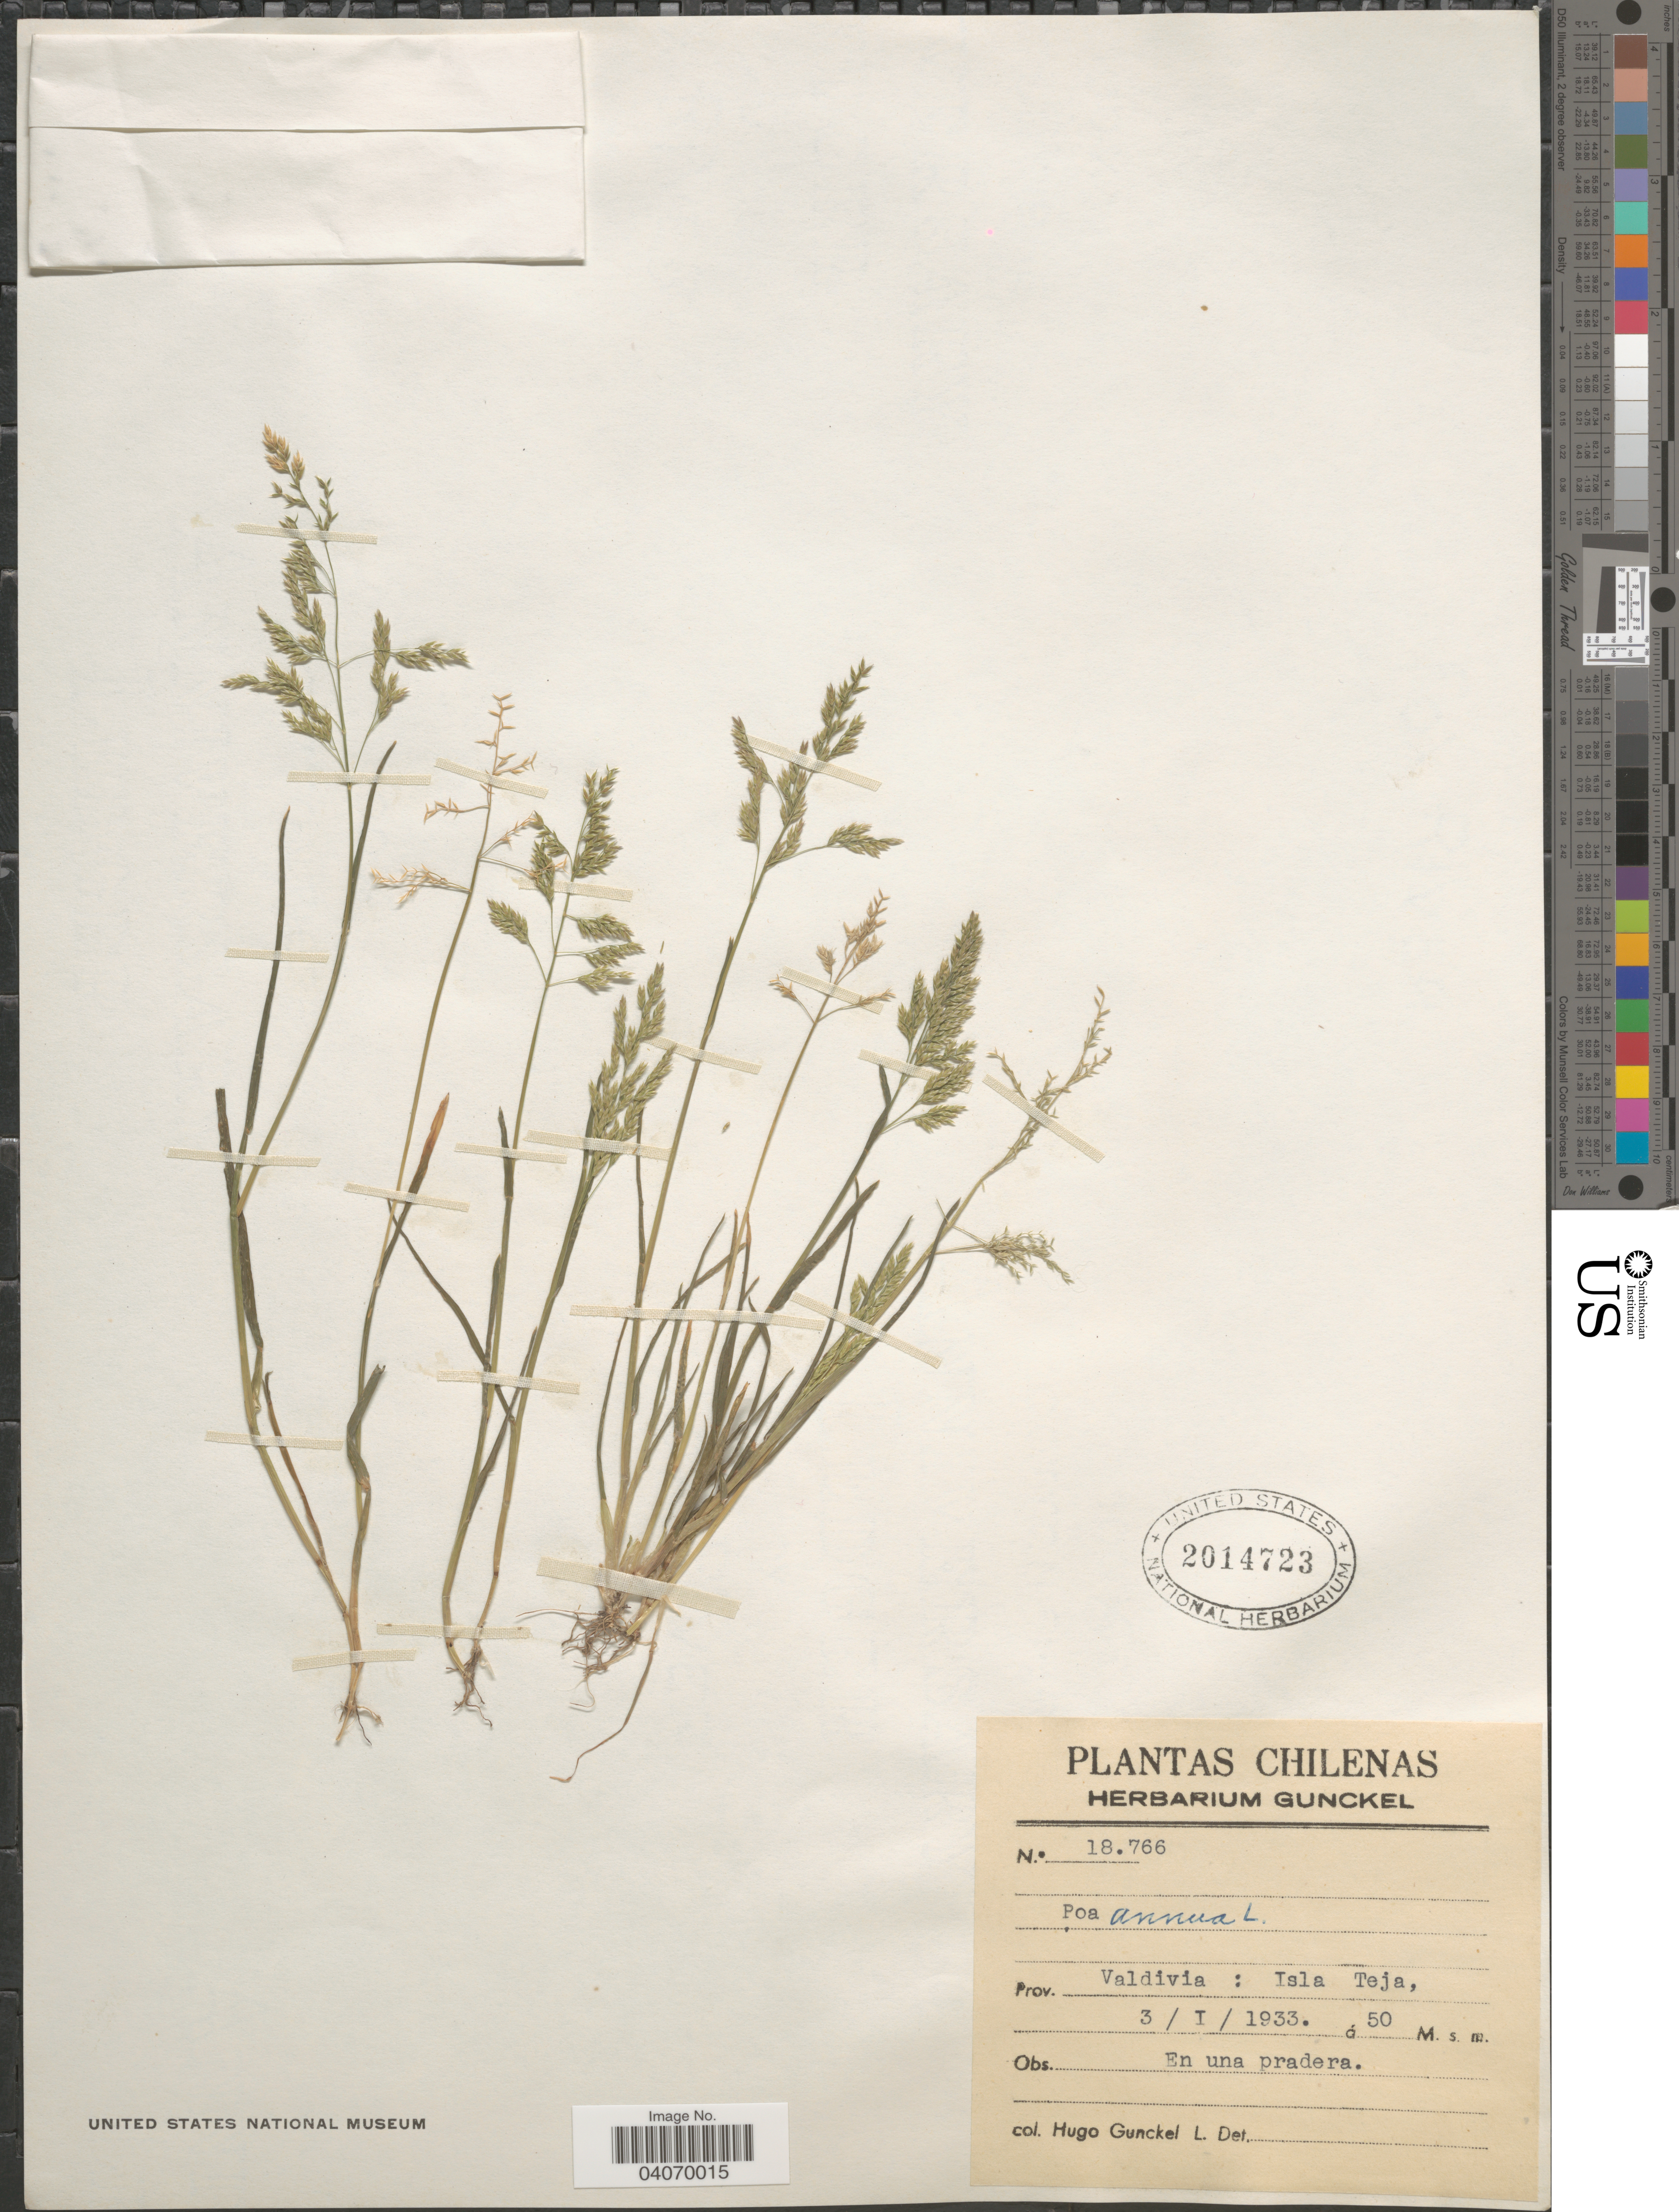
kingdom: Plantae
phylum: Tracheophyta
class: Liliopsida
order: Poales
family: Poaceae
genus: Poa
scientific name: Poa annua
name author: L.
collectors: H. Gunckel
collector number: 18766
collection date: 1933-01-03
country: Chile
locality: Valdivia : Isla Teja.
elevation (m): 50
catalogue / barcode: US 2014723